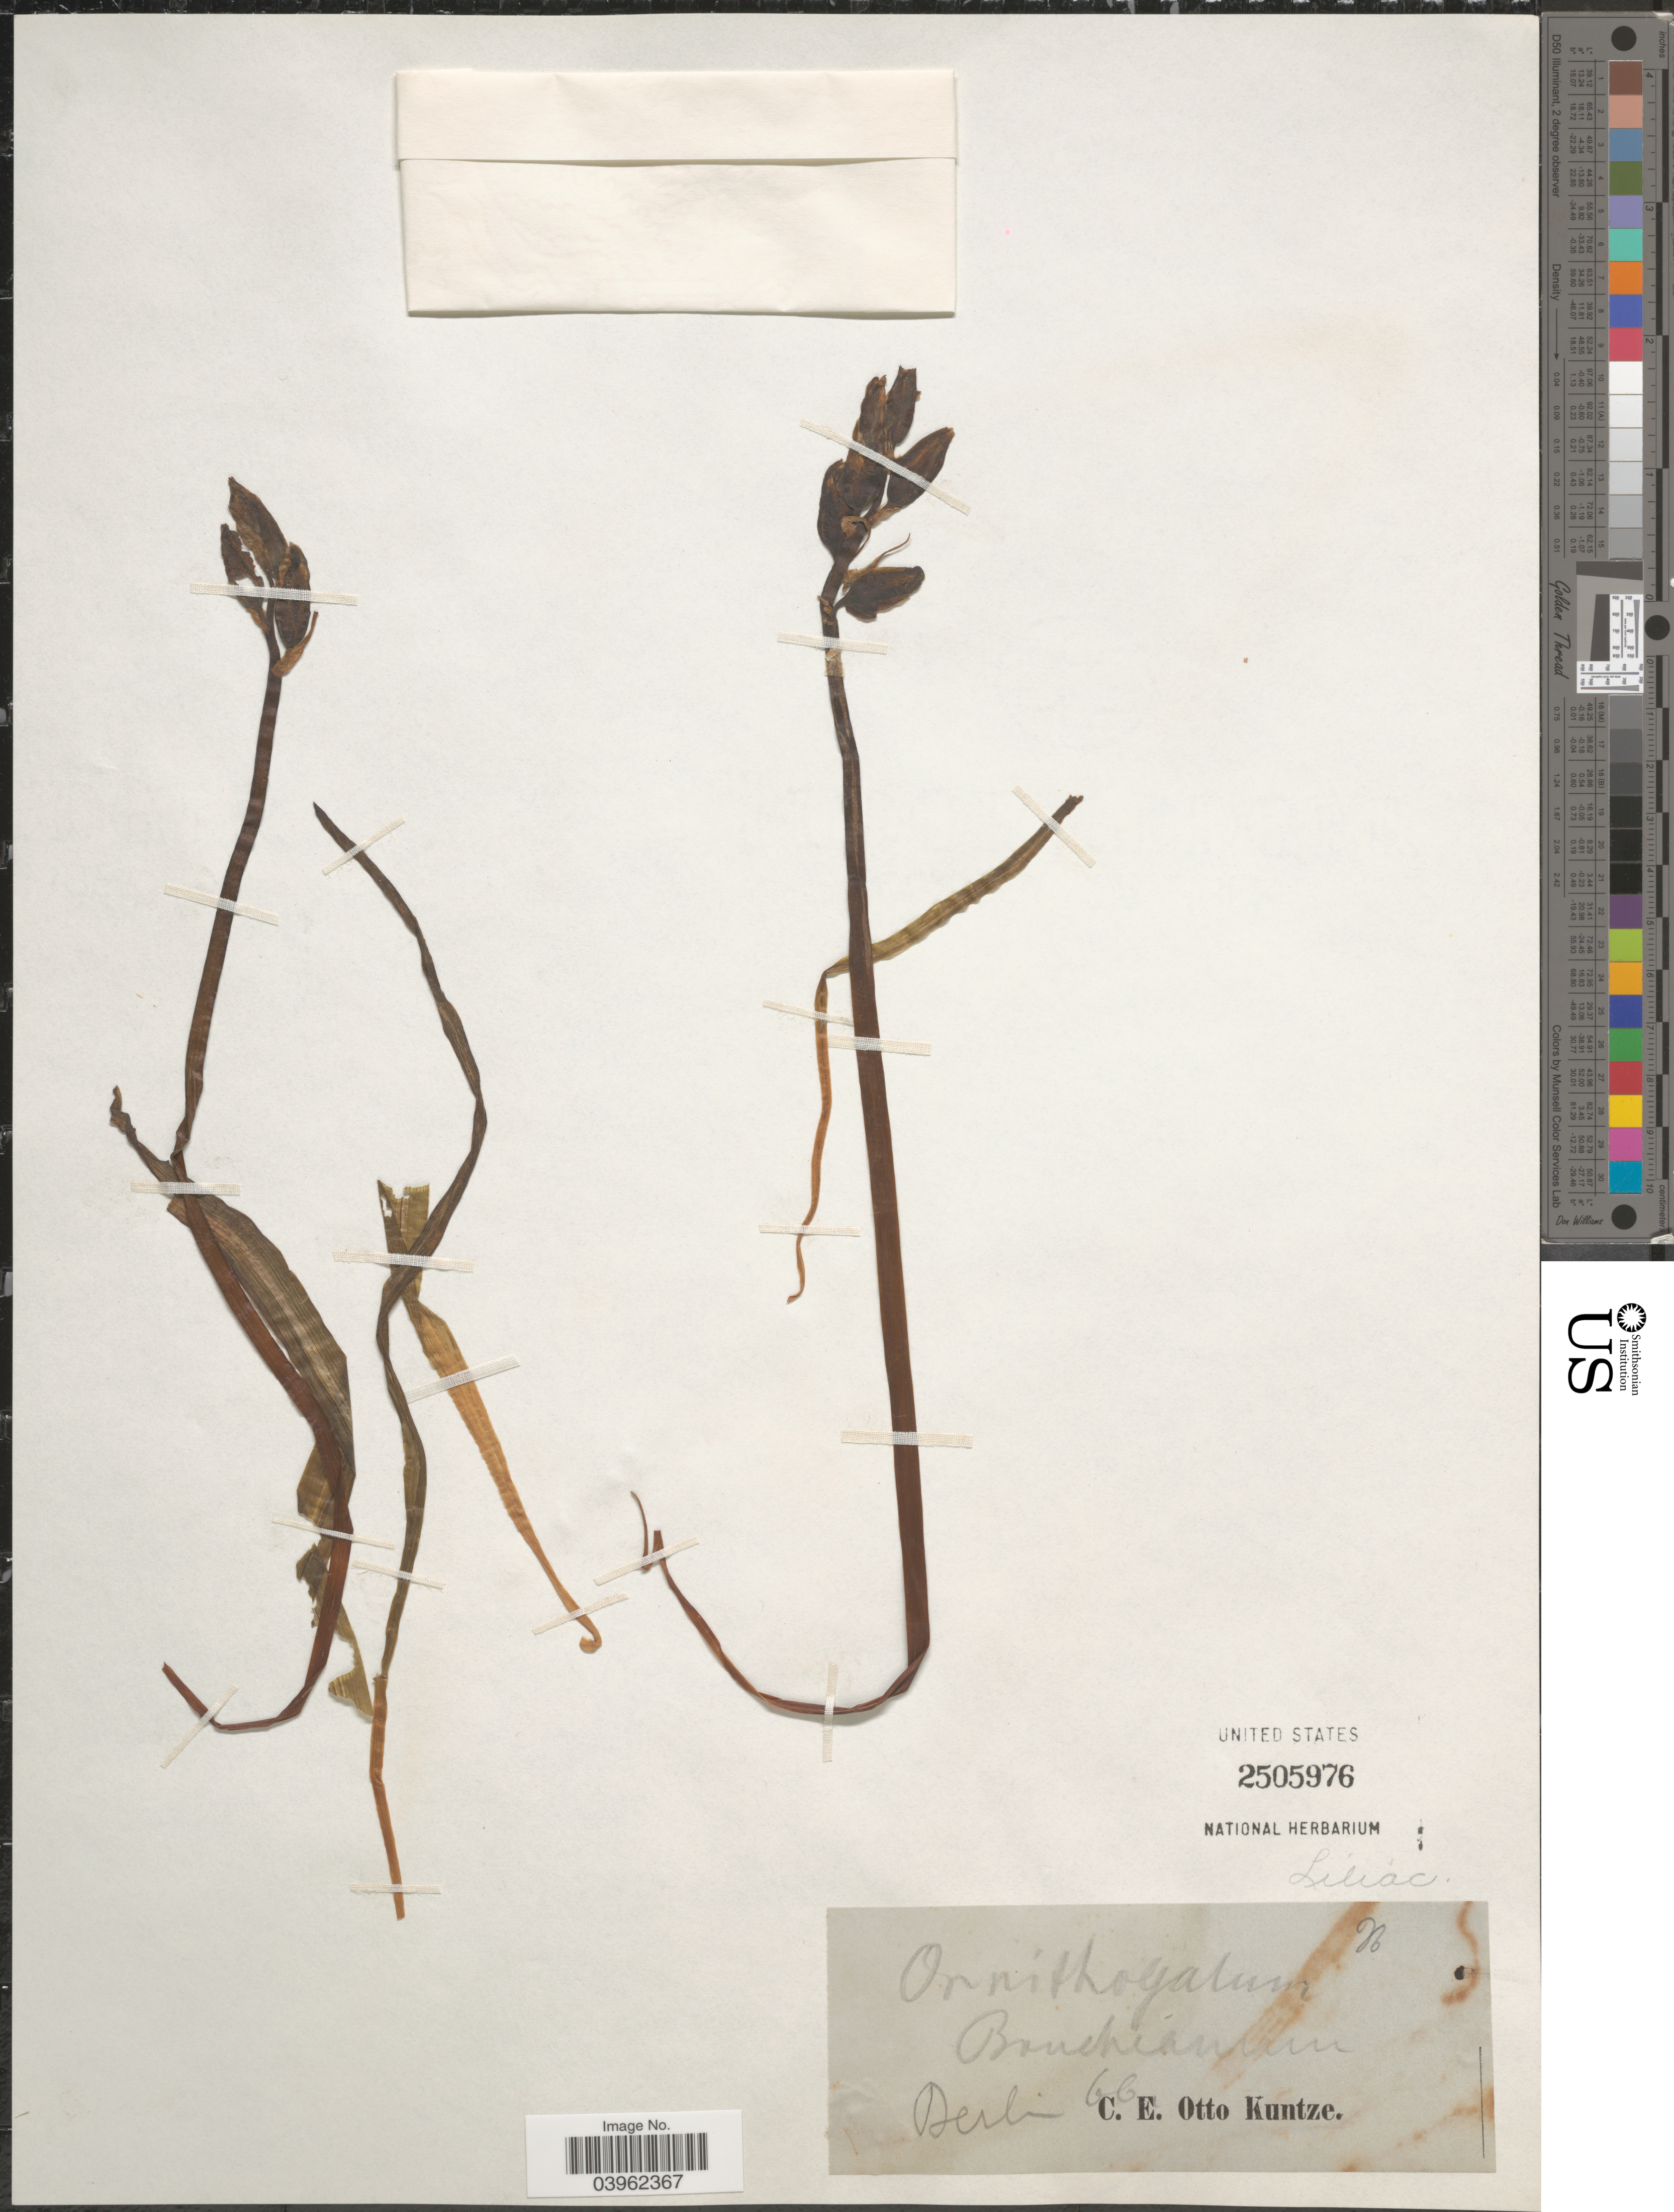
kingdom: Plantae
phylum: Tracheophyta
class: Liliopsida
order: Asparagales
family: Asparagaceae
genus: Ornithogalum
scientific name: Ornithogalum boucheanum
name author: (Kunth) Asch.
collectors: C.E.O. Kuntze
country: Germany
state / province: Berlin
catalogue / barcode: US 2505976